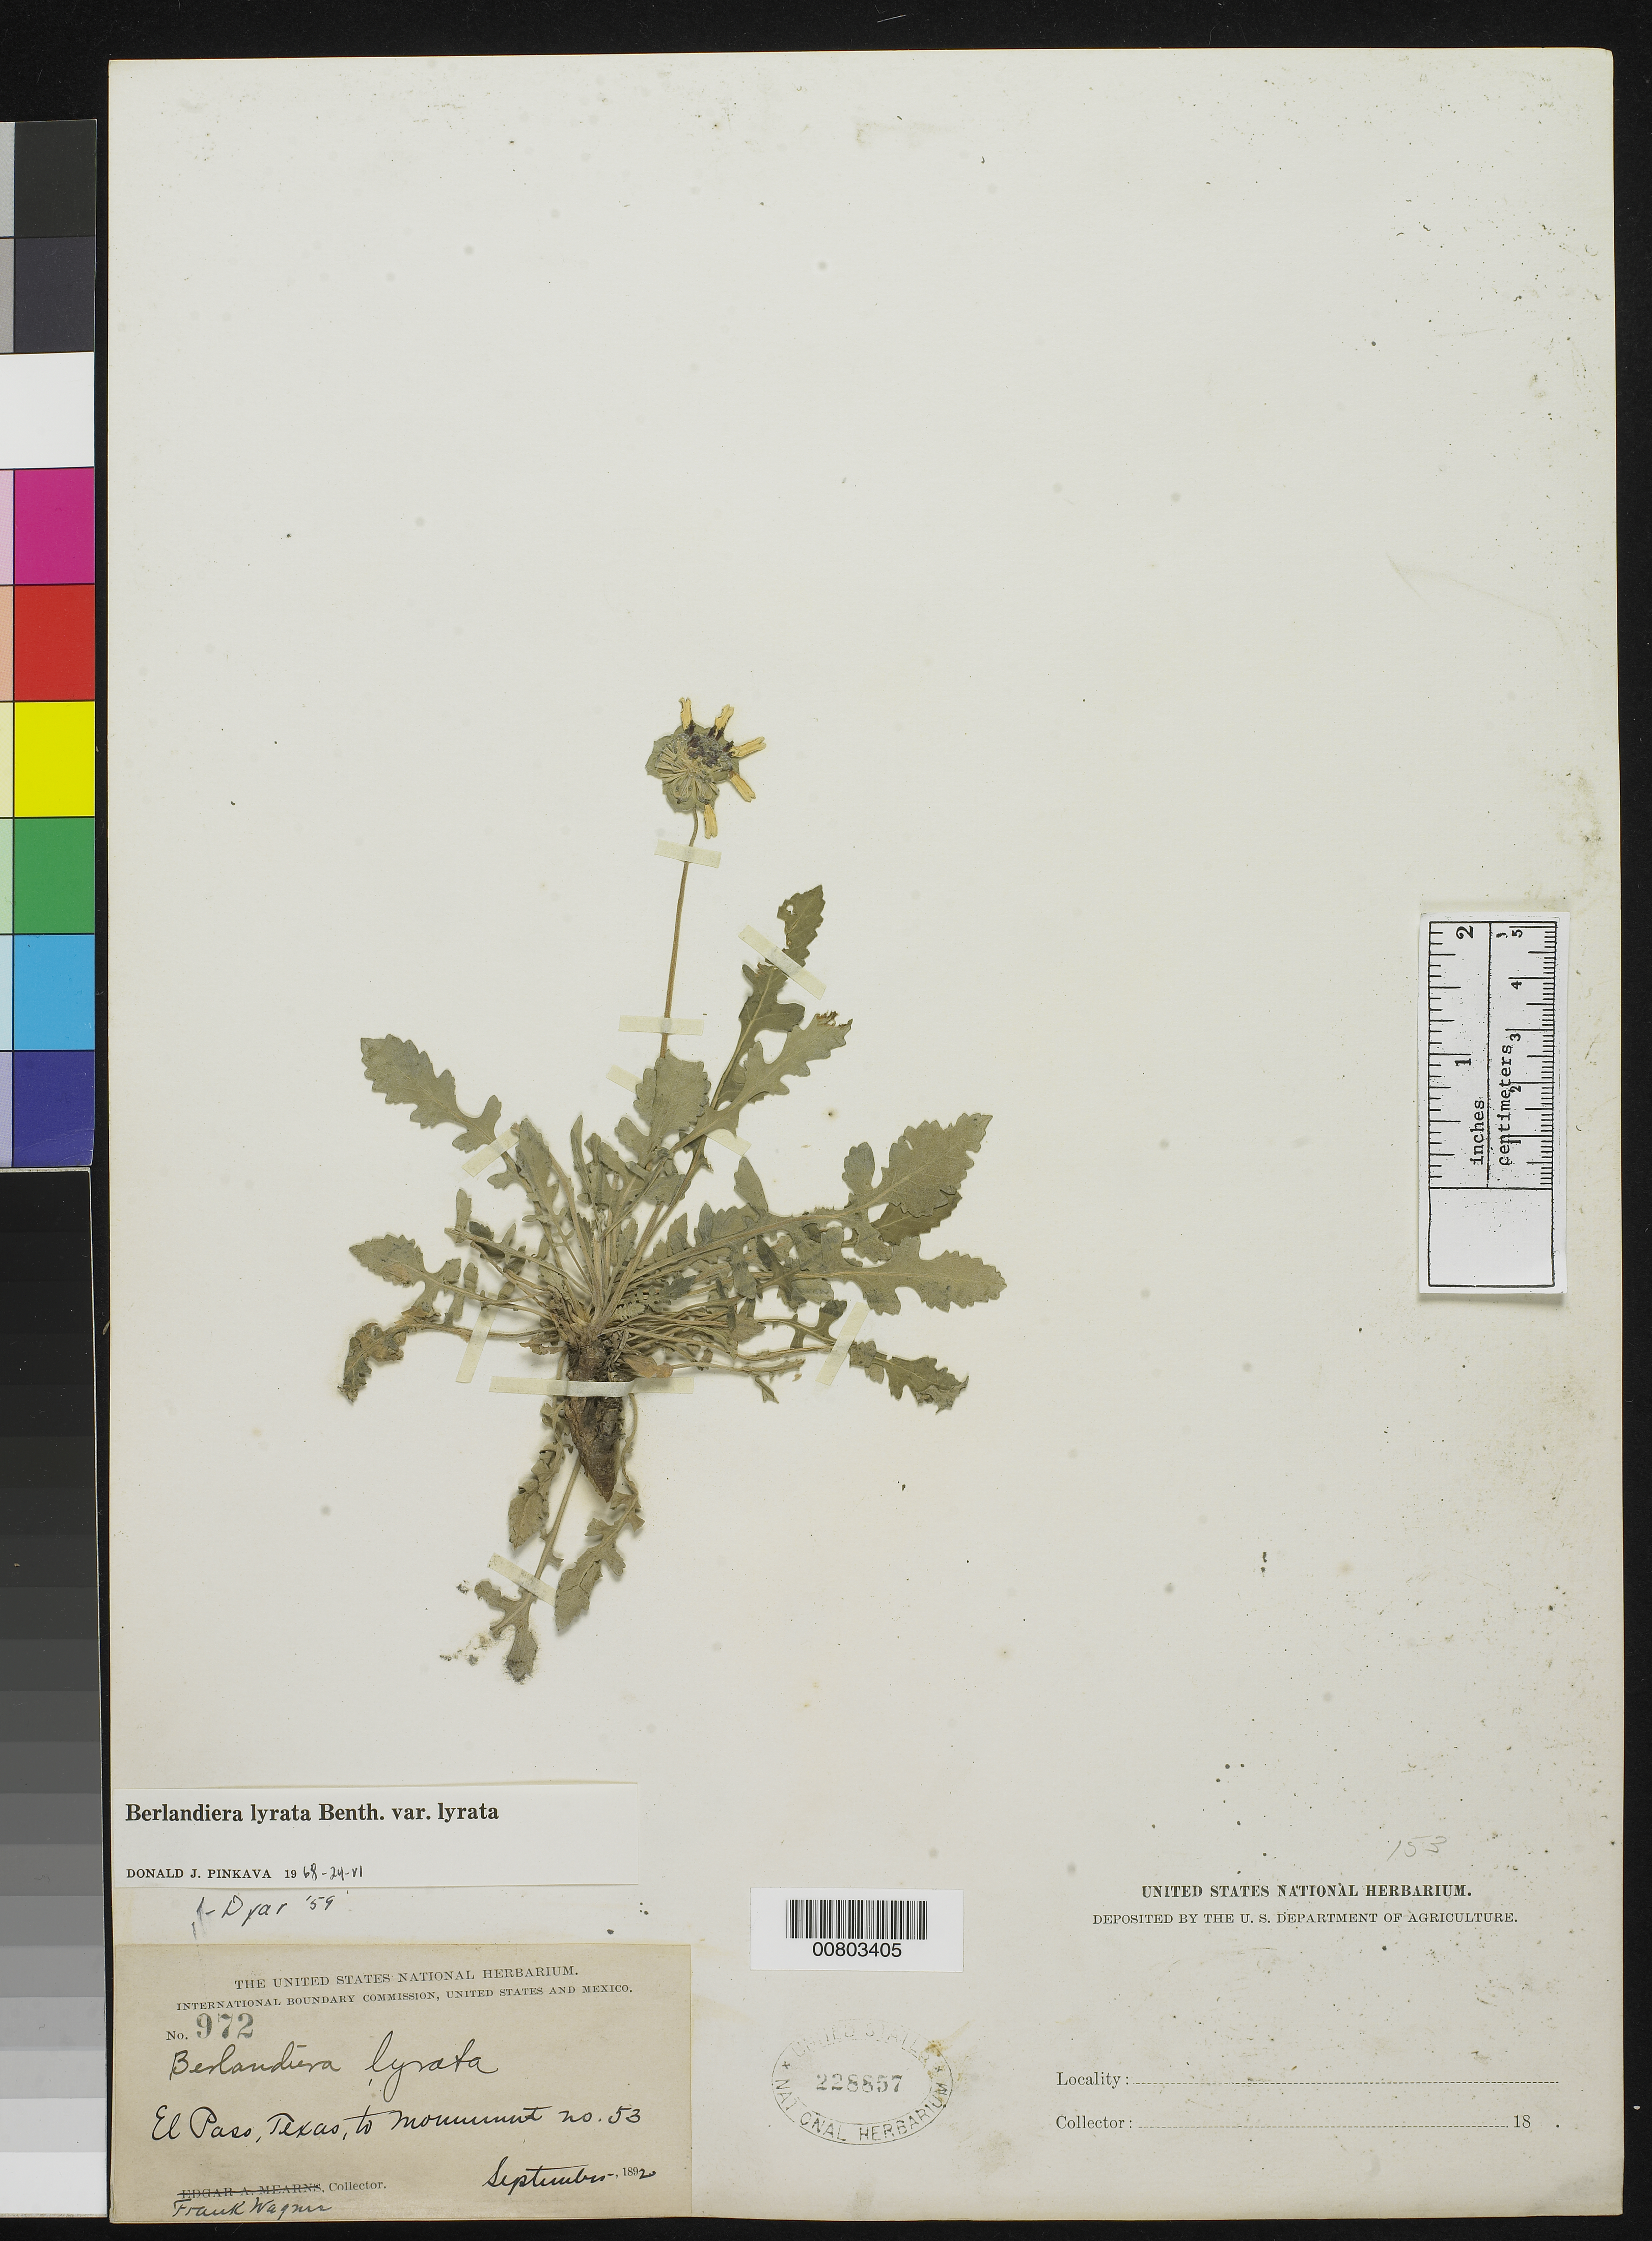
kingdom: Plantae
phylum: Tracheophyta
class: Magnoliopsida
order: Asterales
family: Asteraceae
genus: Berlandiera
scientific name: Berlandiera lyrata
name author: Benth.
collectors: F. Wagner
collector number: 972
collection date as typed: Sep 1892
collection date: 1892-09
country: United States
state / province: Texas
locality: El Paso, Texas, to monument no. 53.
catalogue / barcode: US 228857